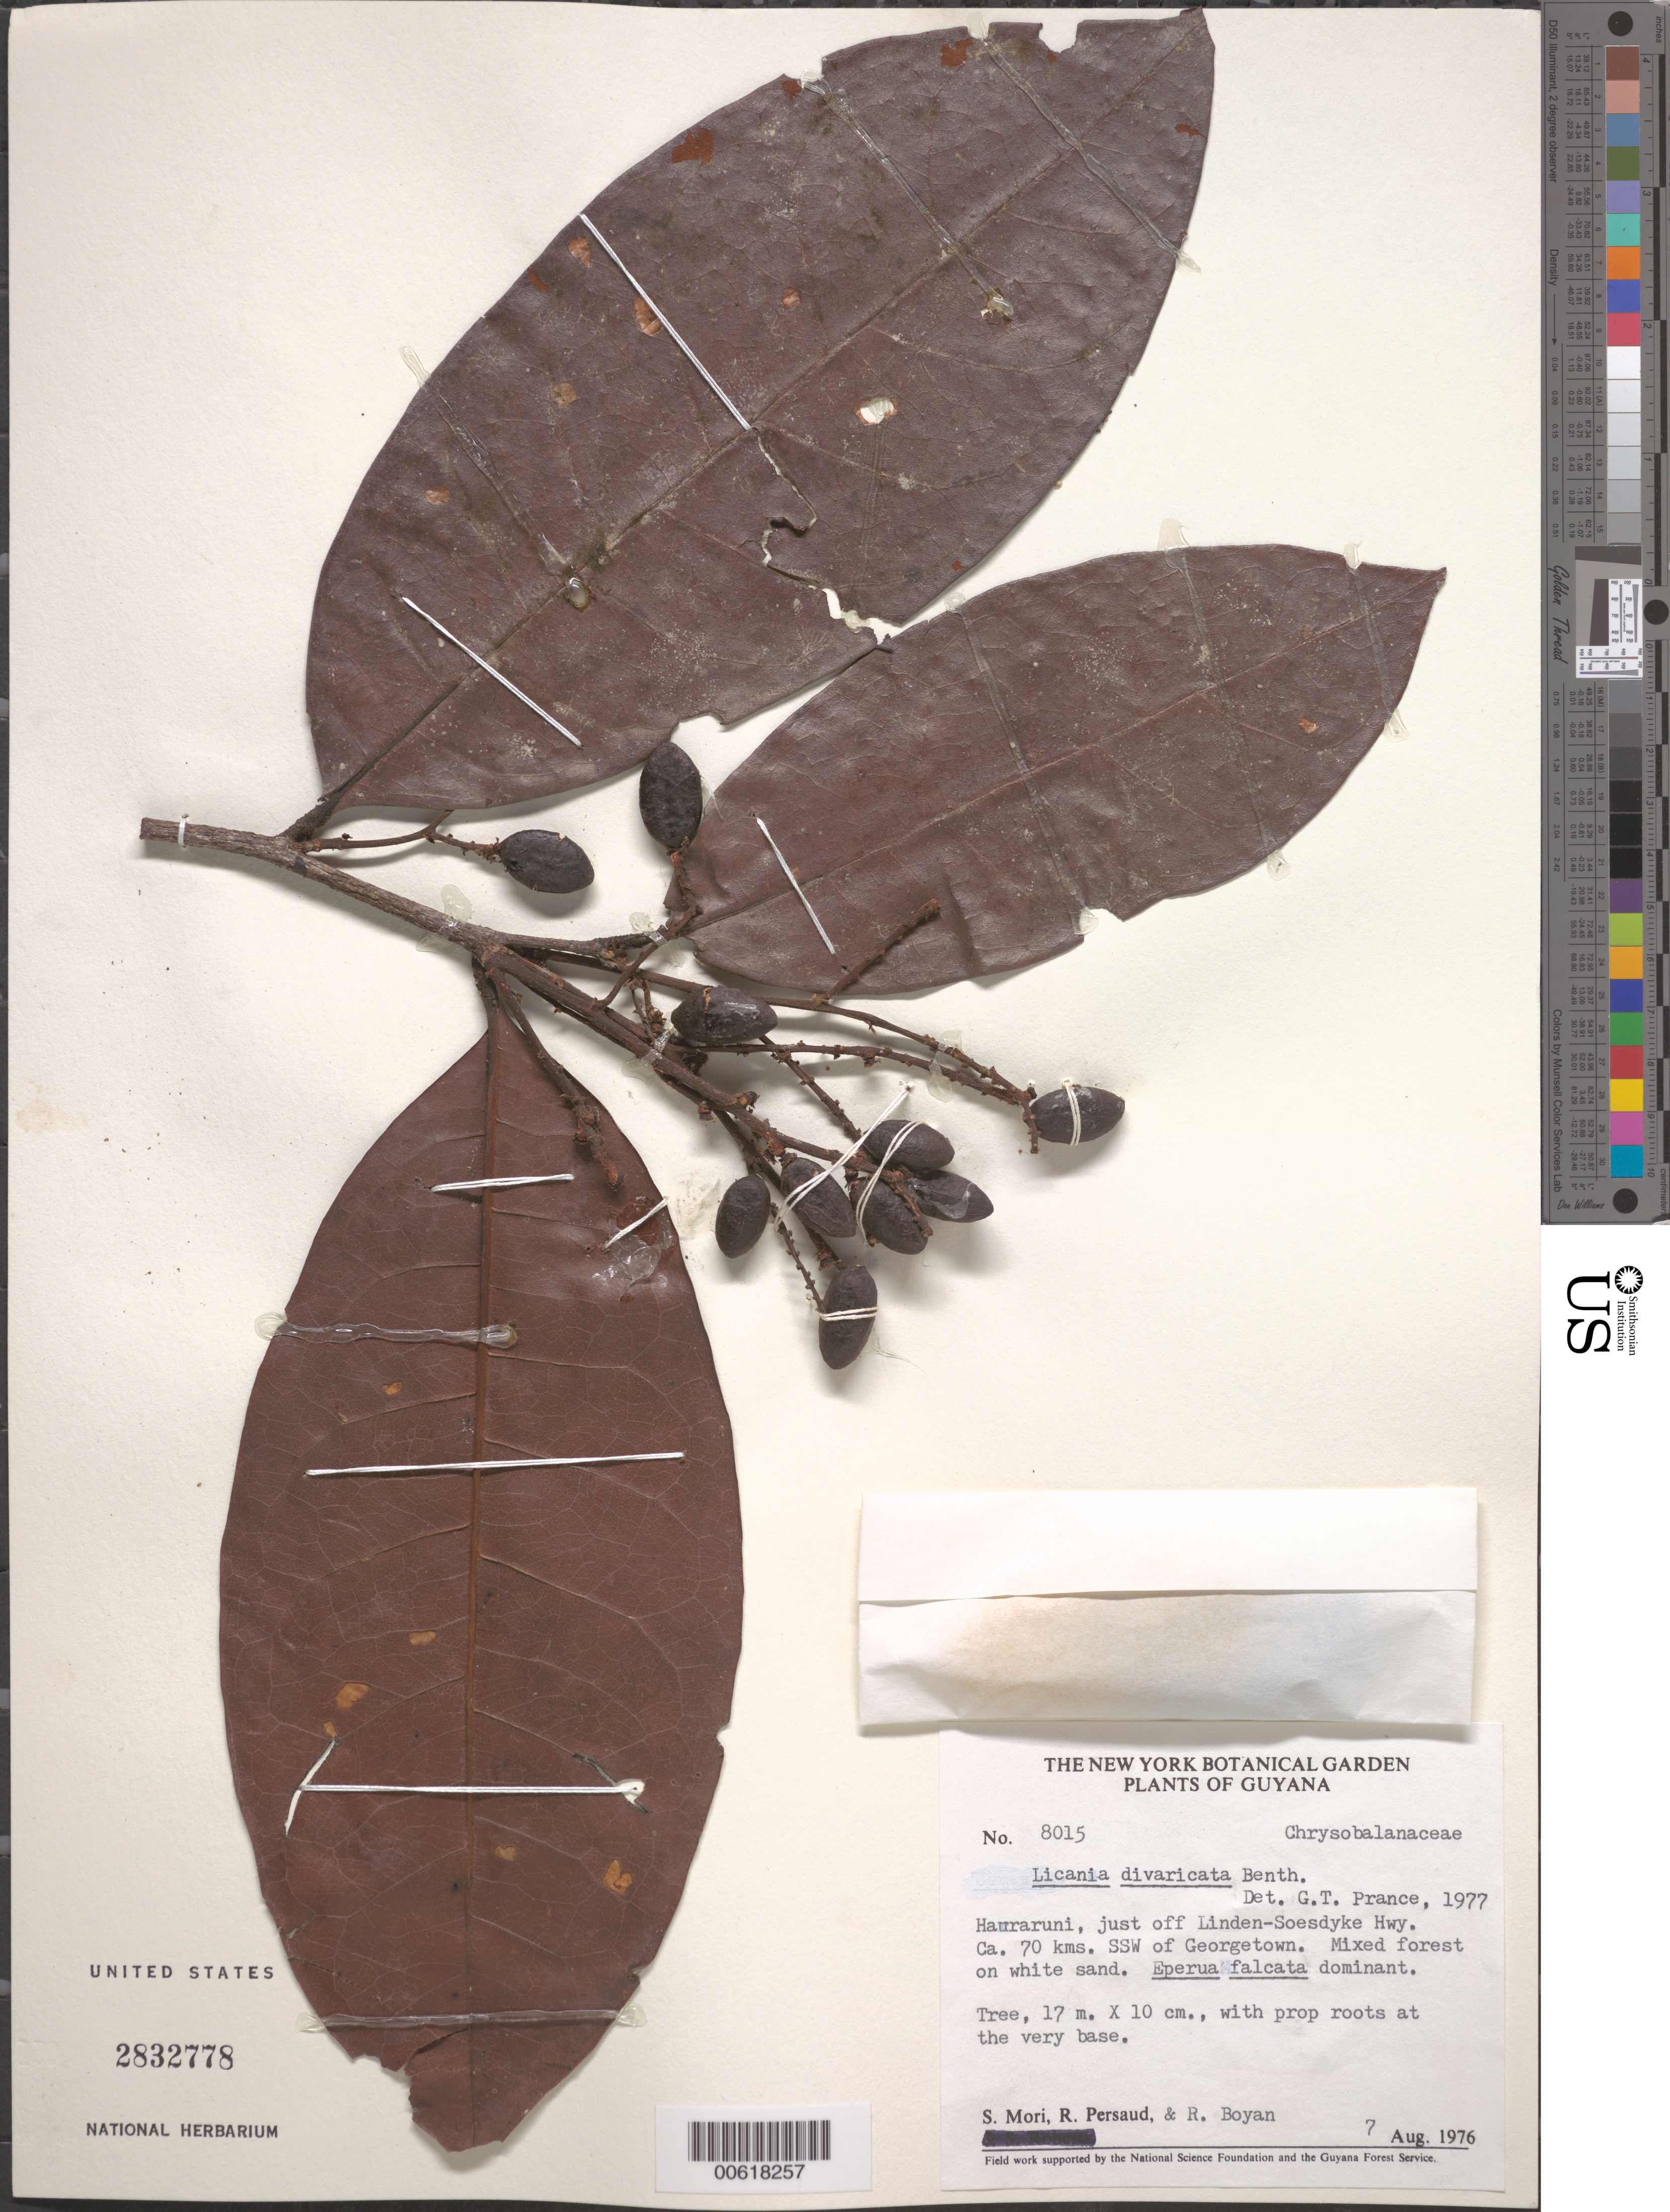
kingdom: Plantae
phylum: Tracheophyta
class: Magnoliopsida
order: Malpighiales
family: Chrysobalanaceae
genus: Hymenopus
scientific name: Hymenopus divaricatus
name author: (Benth.) Sothers & Prance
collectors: S. Mori, R. Persaud & R. Boyan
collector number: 8015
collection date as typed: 7-Aug-76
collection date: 1976-08-07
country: Guyana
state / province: Demerara-Mahaica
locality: Hauraruni, on Linden-Soesdyke Hwy., 70 km SSW of Georgetown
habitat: Mixed forest on white sand. Eperua falcata dominant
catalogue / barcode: US 2832778